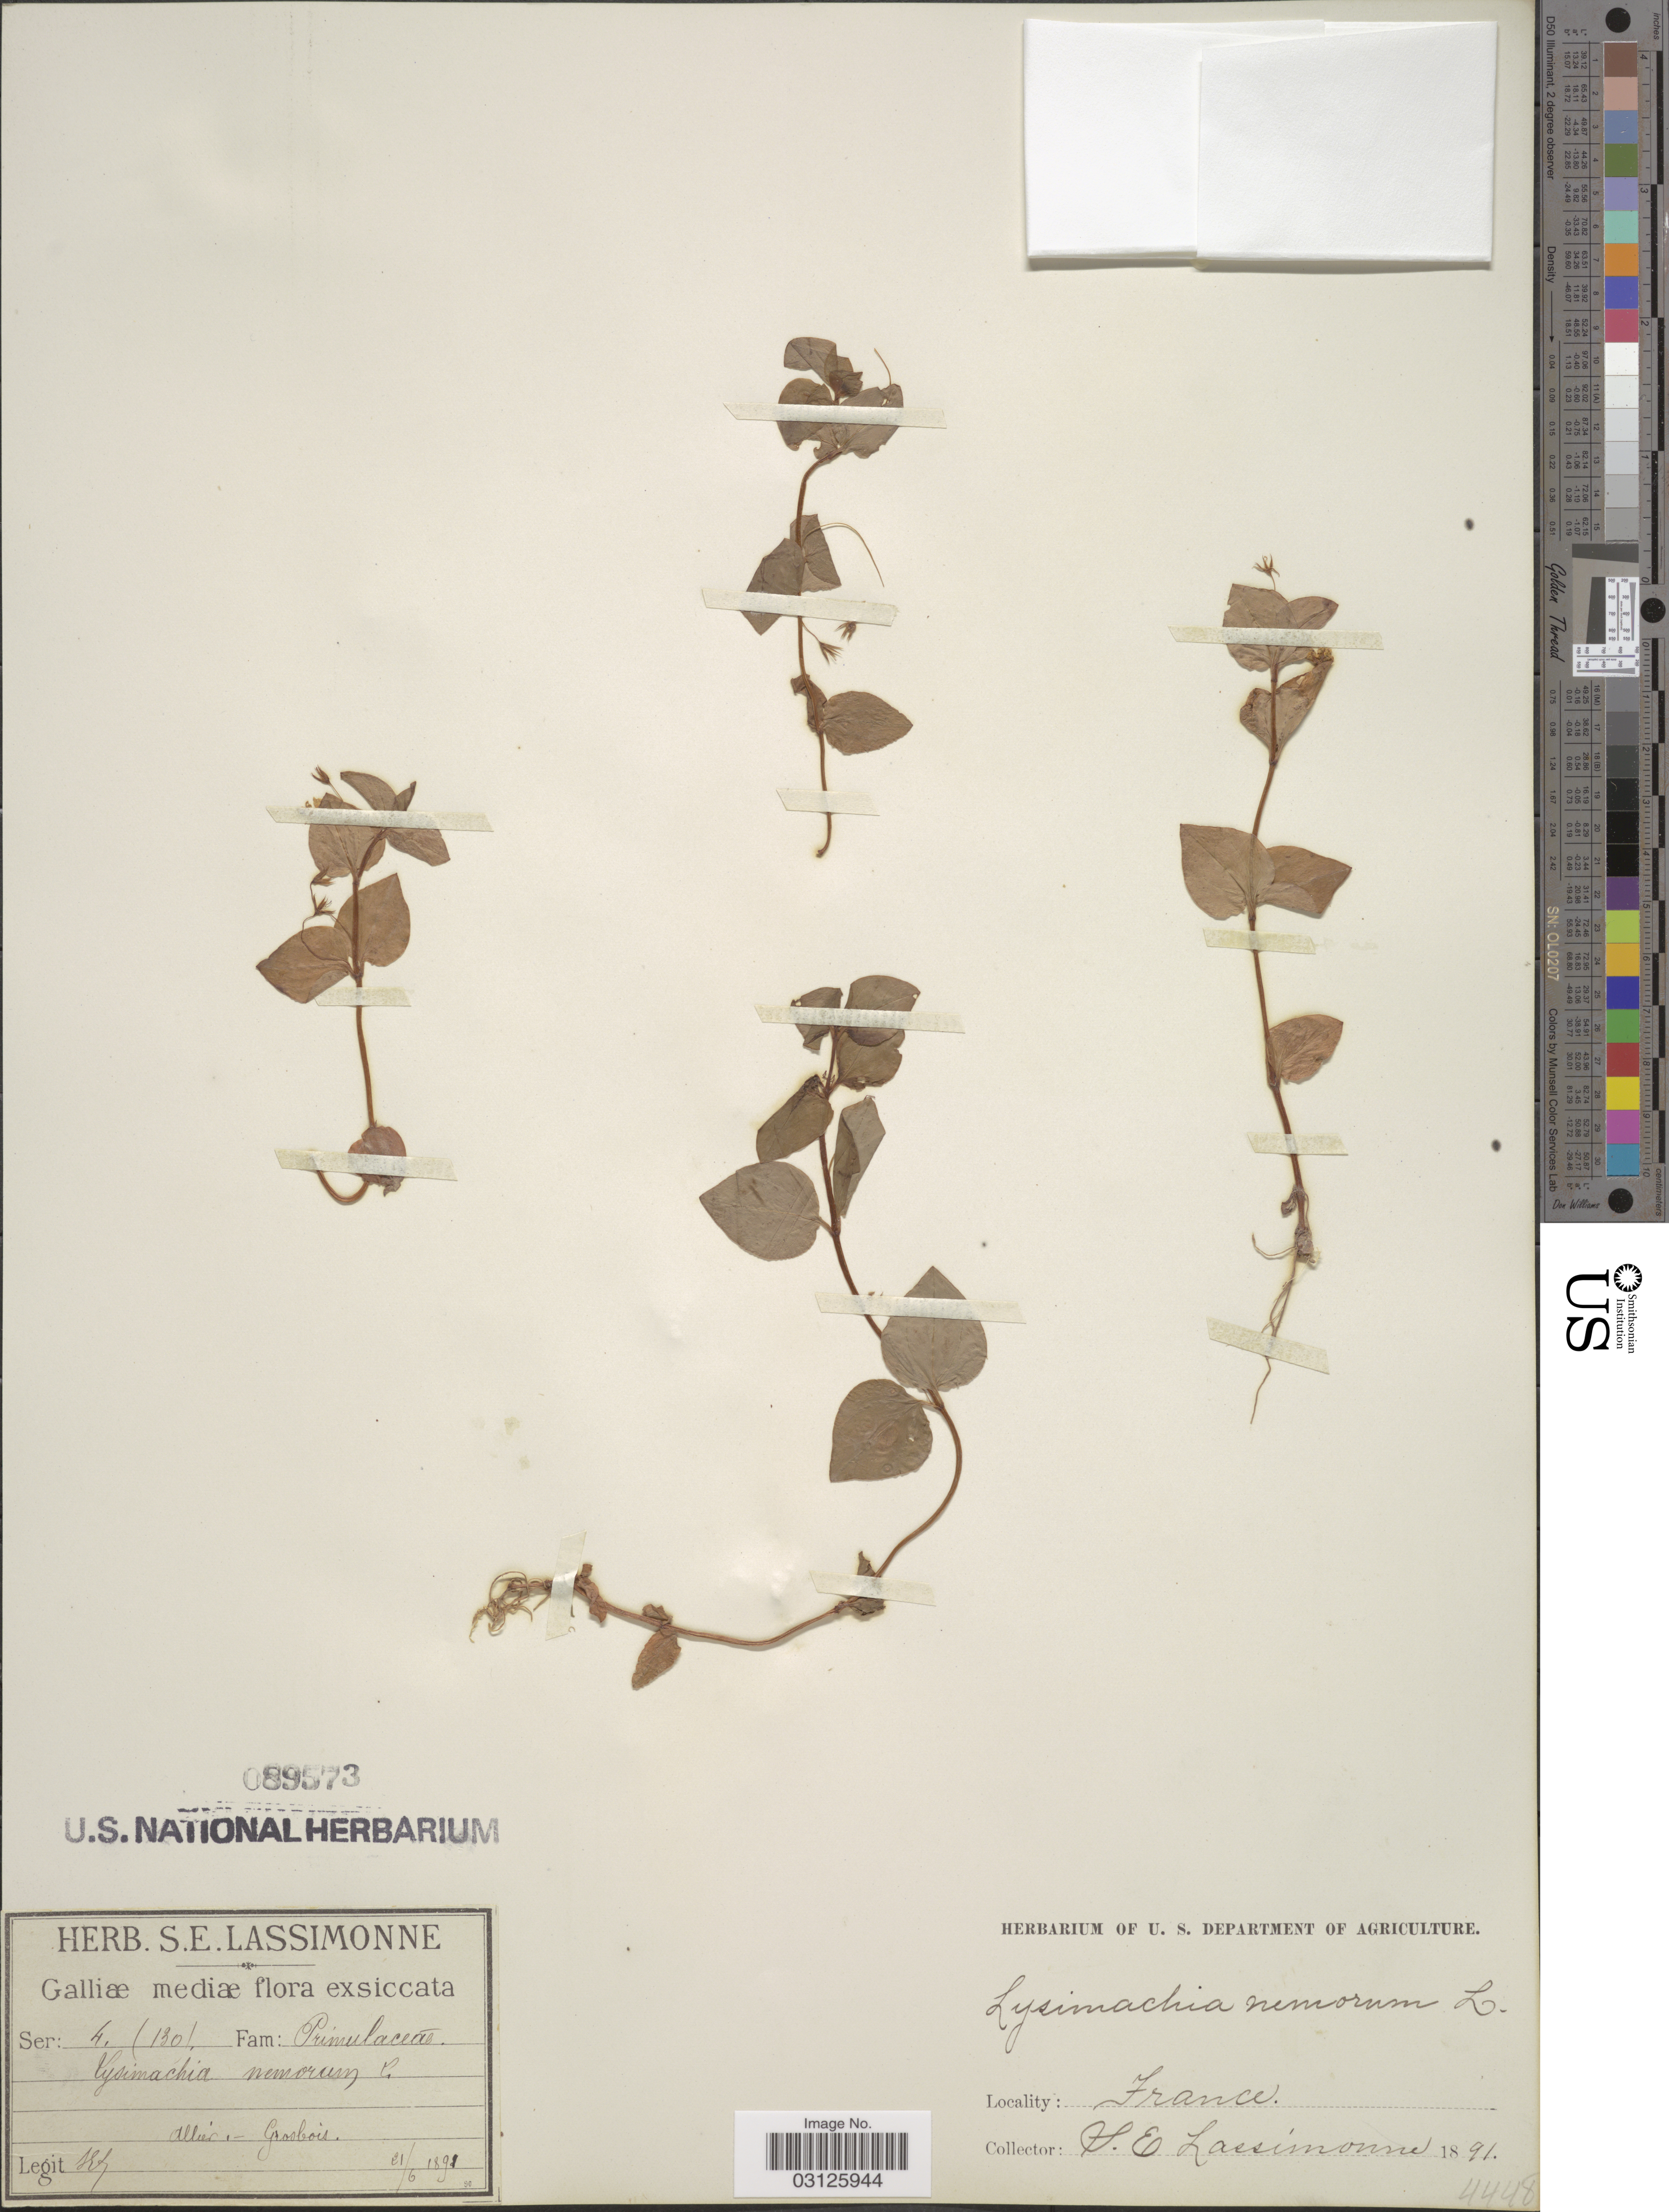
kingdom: Plantae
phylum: Tracheophyta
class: Magnoliopsida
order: Ericales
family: Primulaceae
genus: Lysimachia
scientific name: Lysimachia nemorum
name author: L.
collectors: S. Lassimonne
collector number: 4(130)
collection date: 1891-06-21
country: France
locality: Galliæ mediæ. Allier.-Grosbois.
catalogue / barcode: US 89573